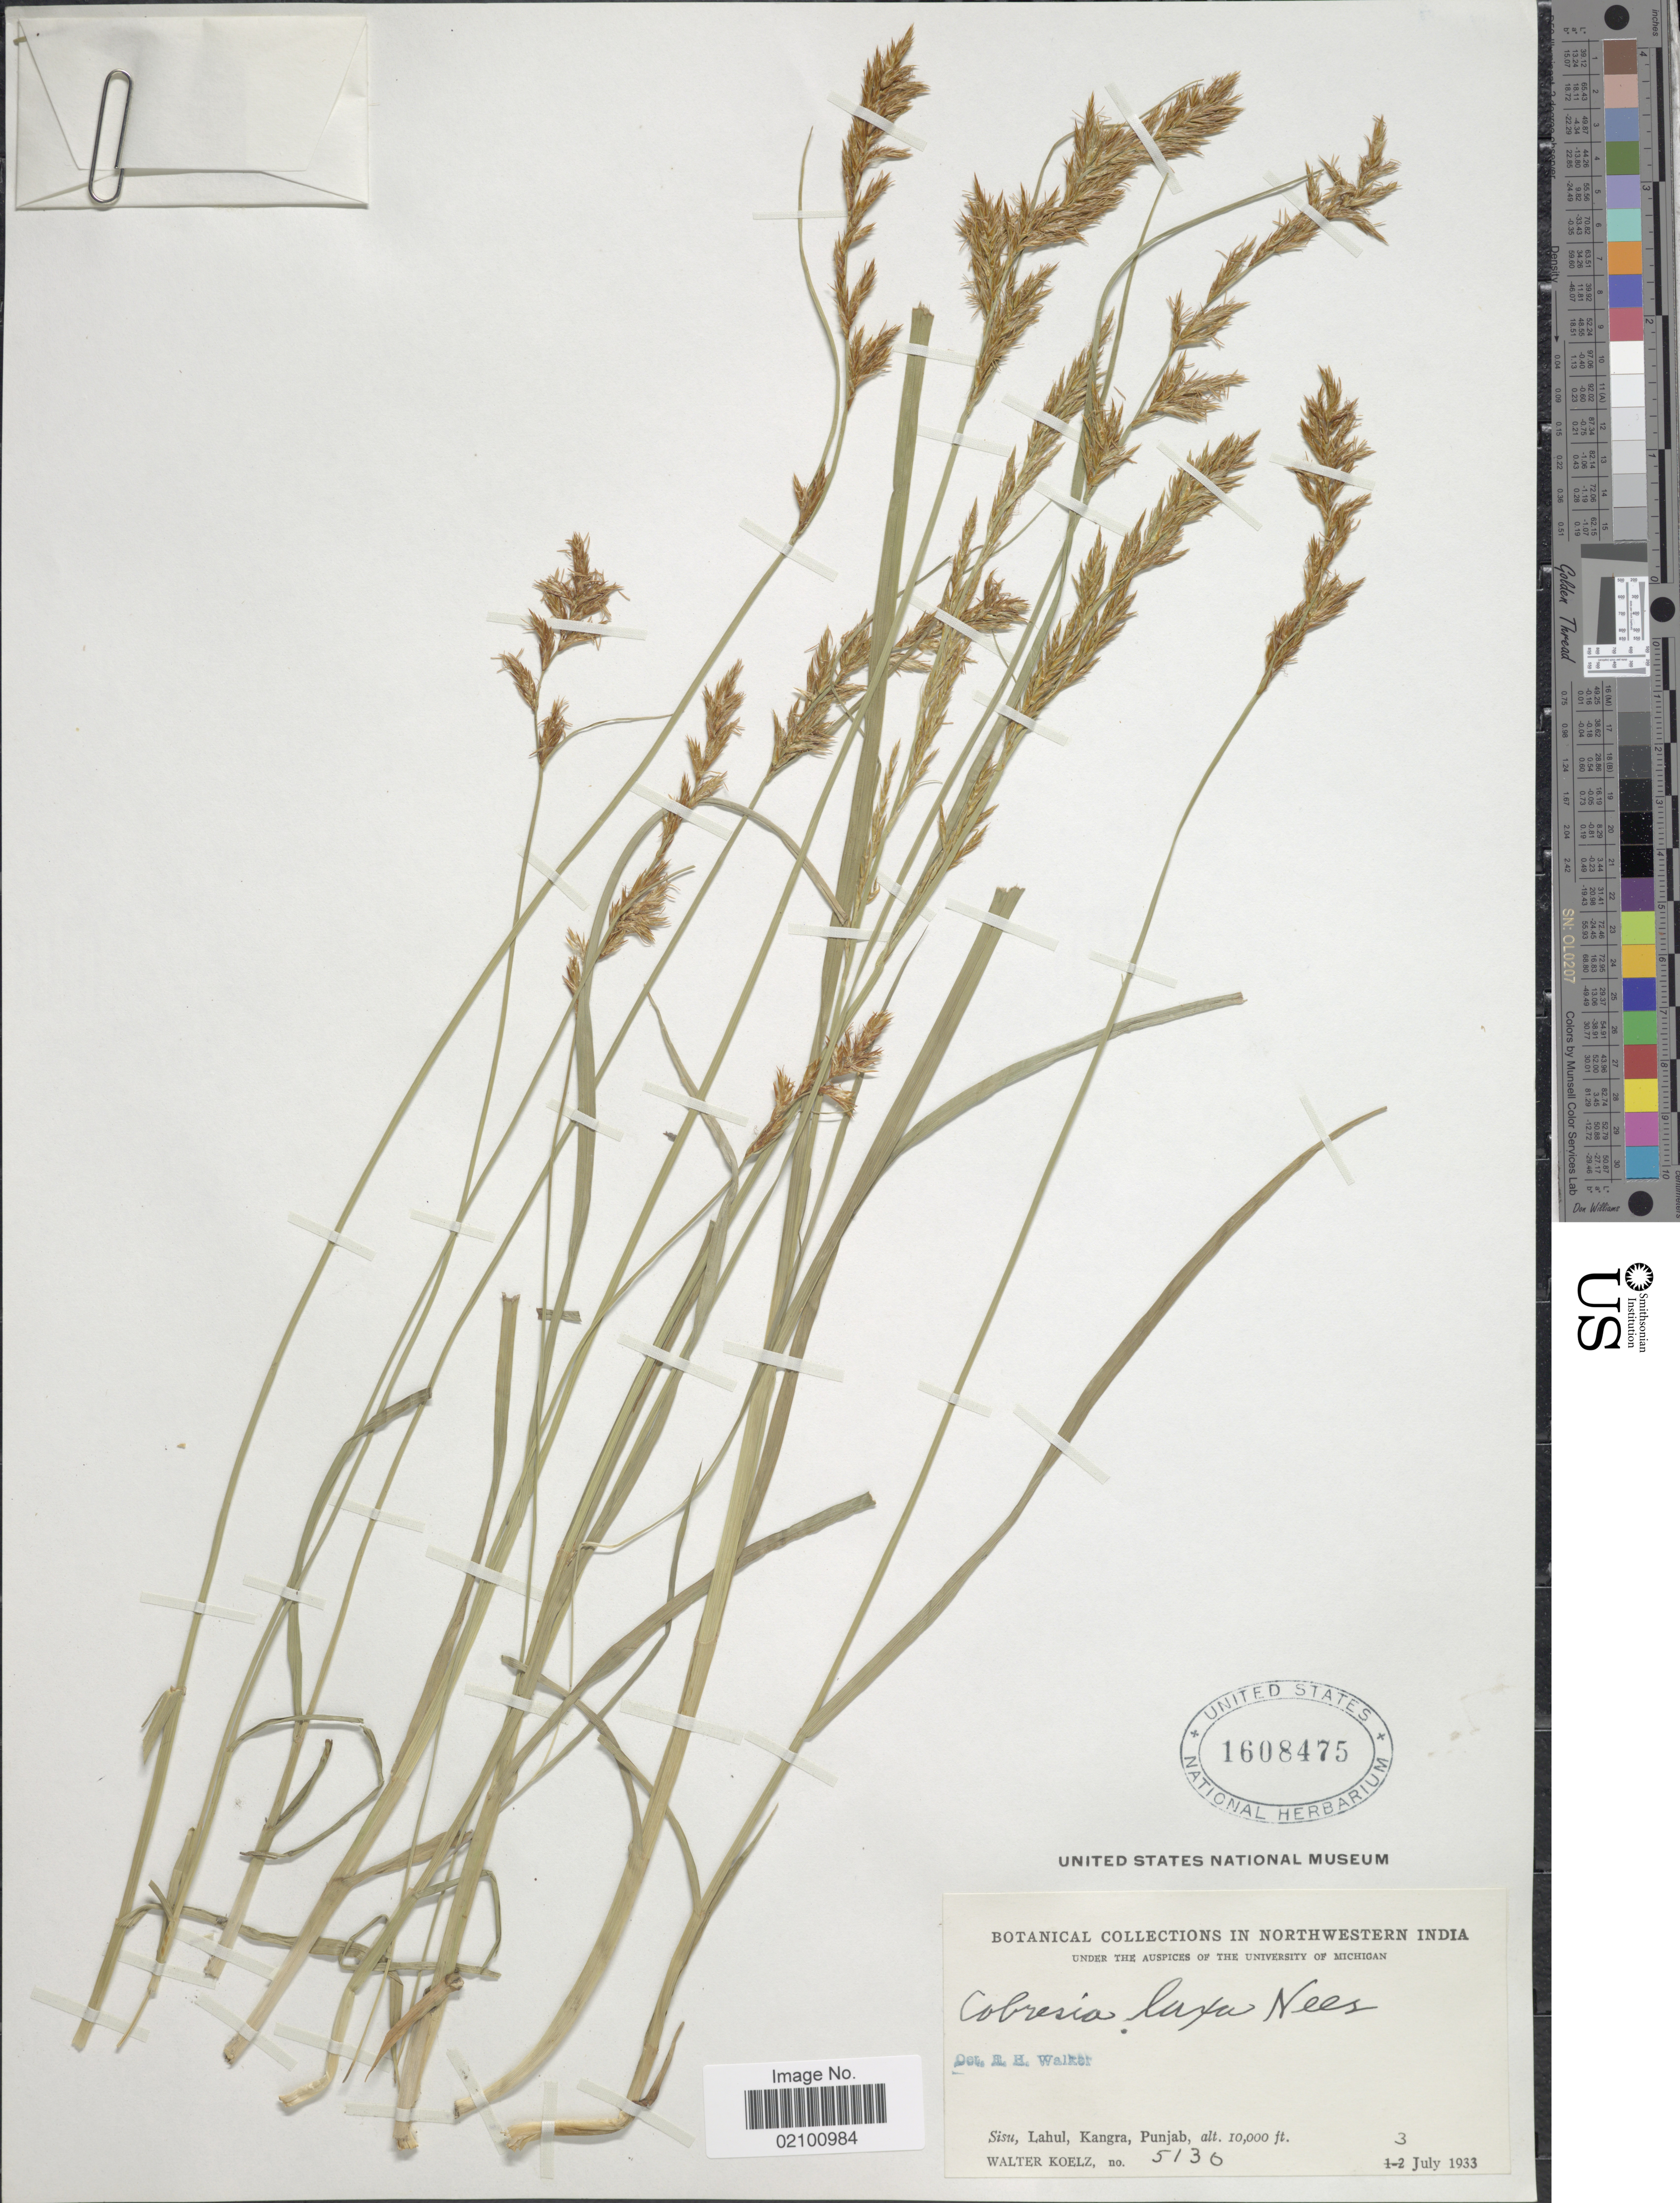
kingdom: Plantae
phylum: Tracheophyta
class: Liliopsida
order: Poales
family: Cyperaceae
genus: Carex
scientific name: Carex pseudolaxa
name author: (C.B. Clarke) O. Yano & S.R. Zhang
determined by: Strong, M. T., (US), Smithsonian Institution - National Museum of Natural History (UNITED STATES)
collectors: W. N. Koelz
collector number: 5130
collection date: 1933-07-03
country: India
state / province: Punjab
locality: Northwestern India, Sisu, Lahul, Kangra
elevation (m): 3048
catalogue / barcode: US 1608475